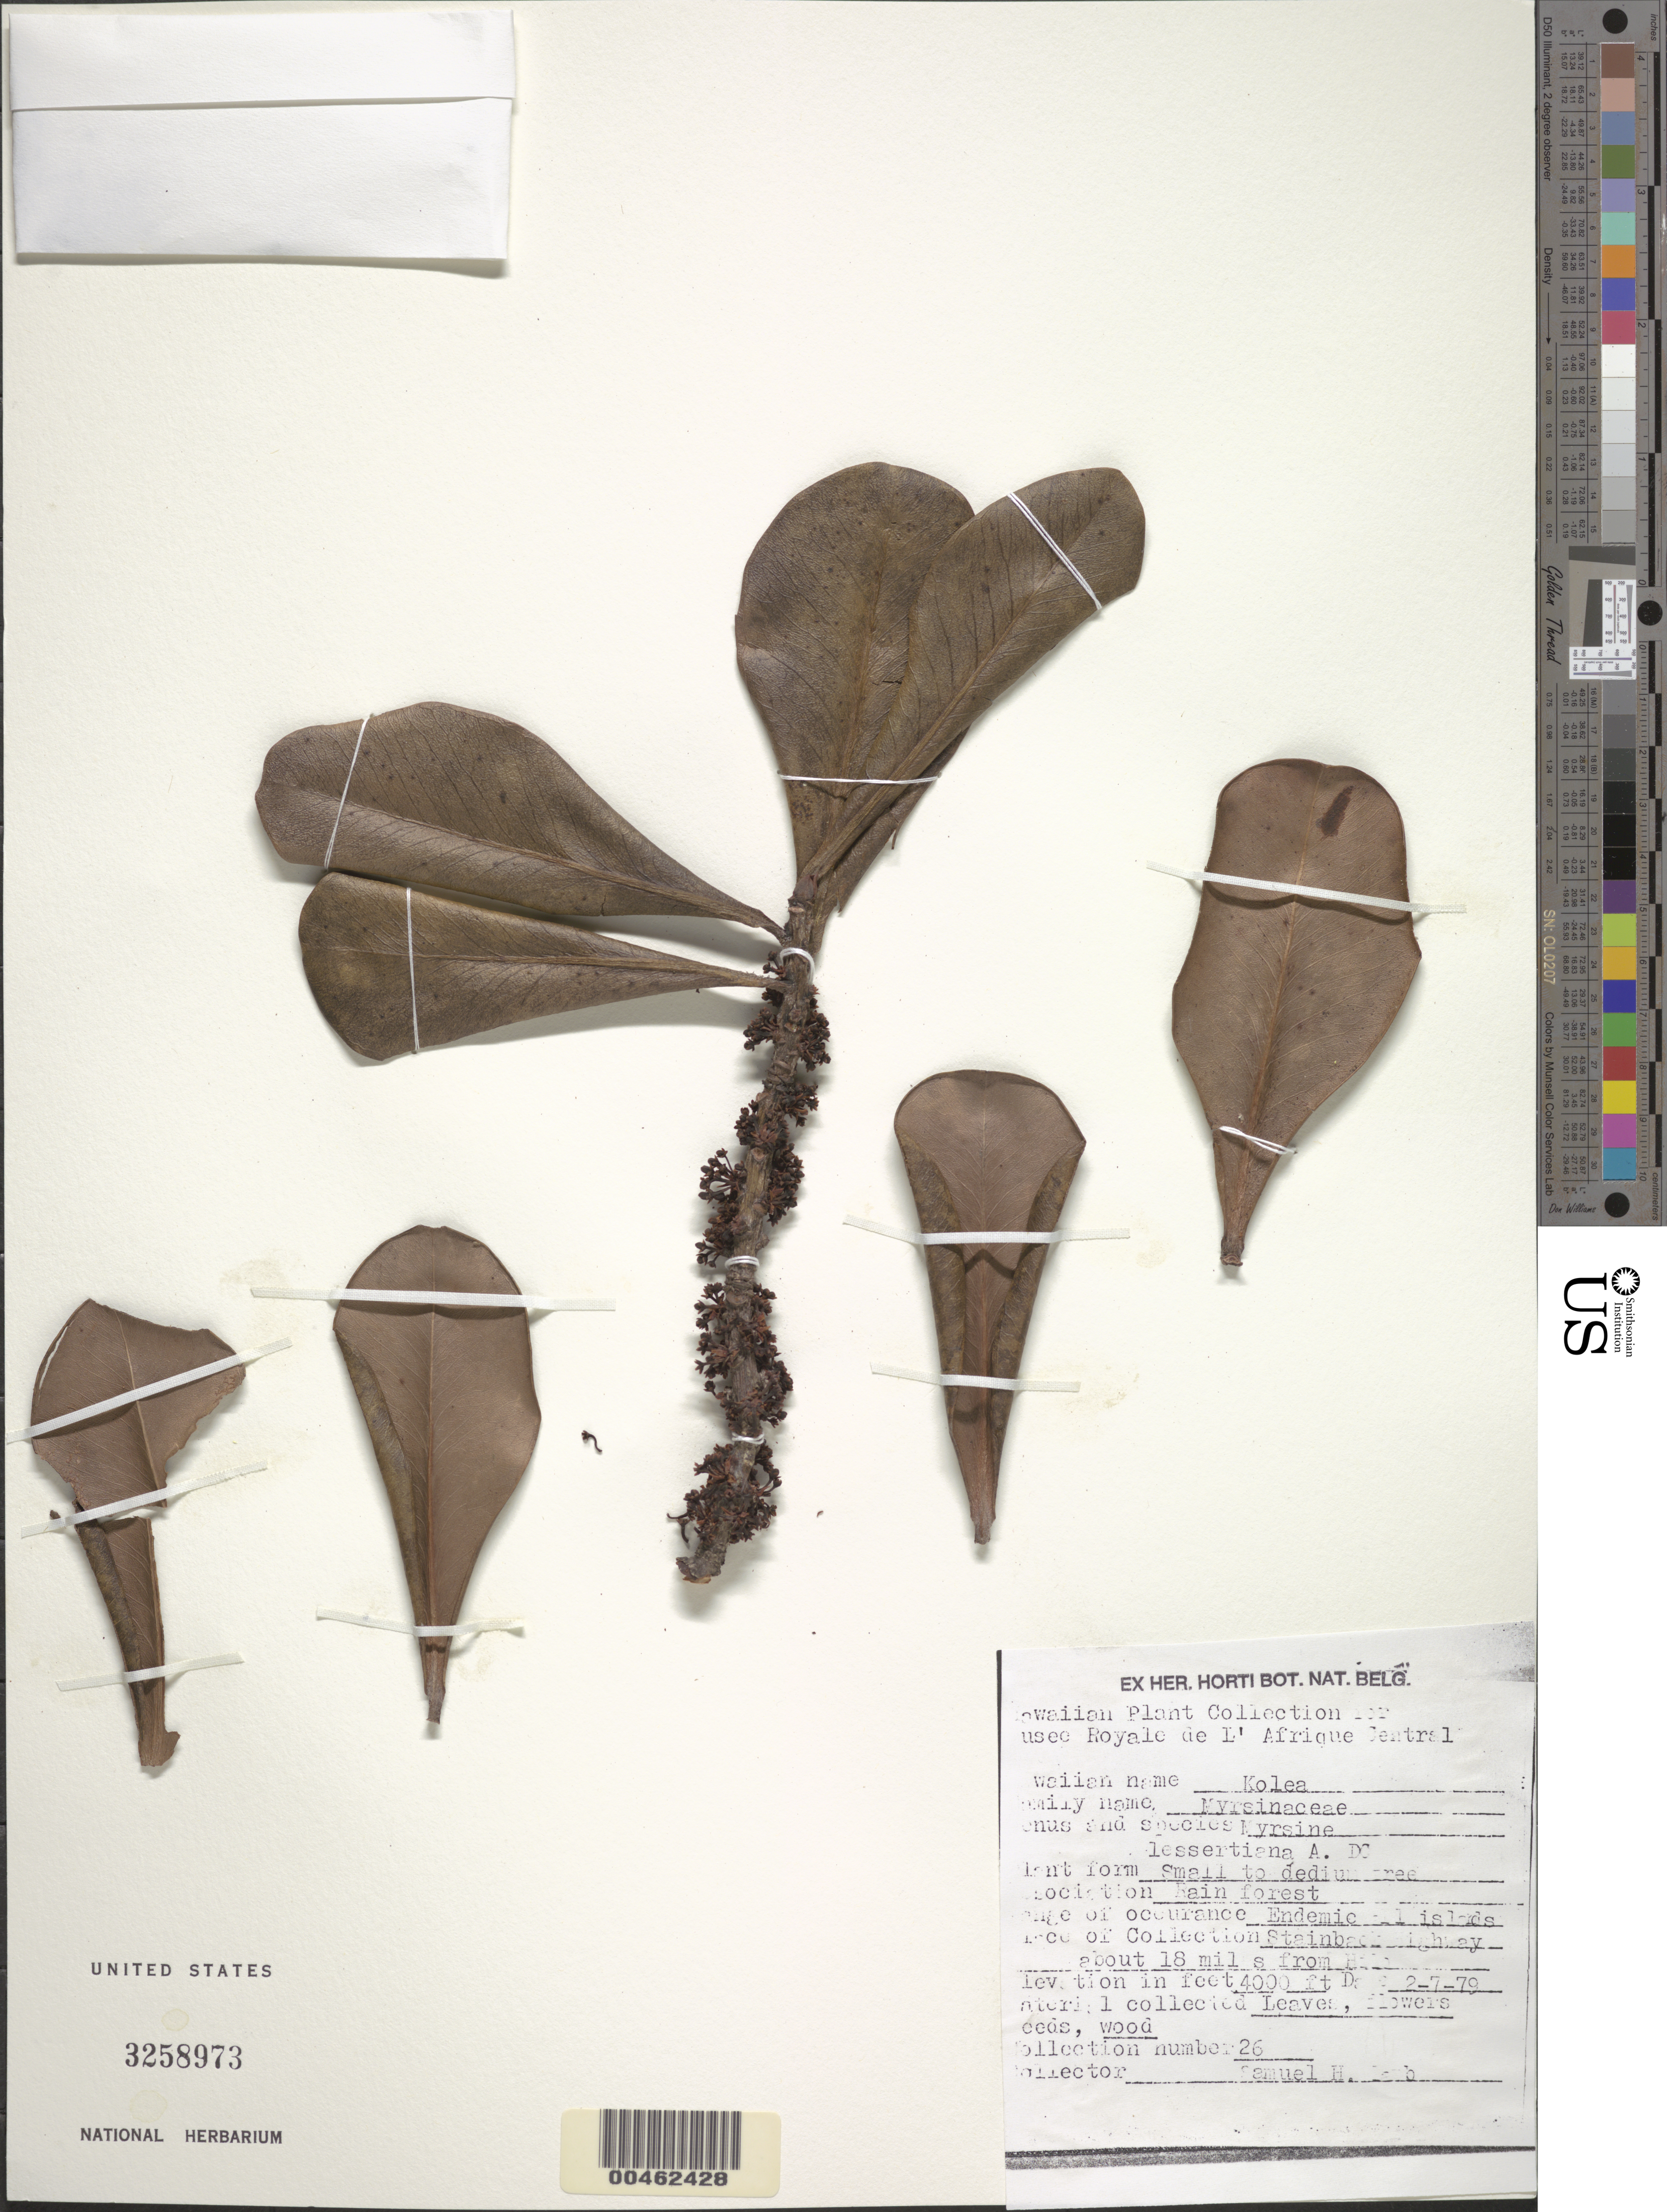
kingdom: Plantae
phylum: Tracheophyta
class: Magnoliopsida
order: Ericales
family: Primulaceae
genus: Myrsine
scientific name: Myrsine lessertiana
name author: A. DC.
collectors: S. H. Lamb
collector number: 26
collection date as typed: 7 Feb 1979 or 2 Jul 1979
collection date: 1979-02-07 or 1979-07-02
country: United States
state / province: Hawaii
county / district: Hawaii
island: Hawaii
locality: Stainback Highway about 18 miles from Hilo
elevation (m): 1219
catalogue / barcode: US 3258973